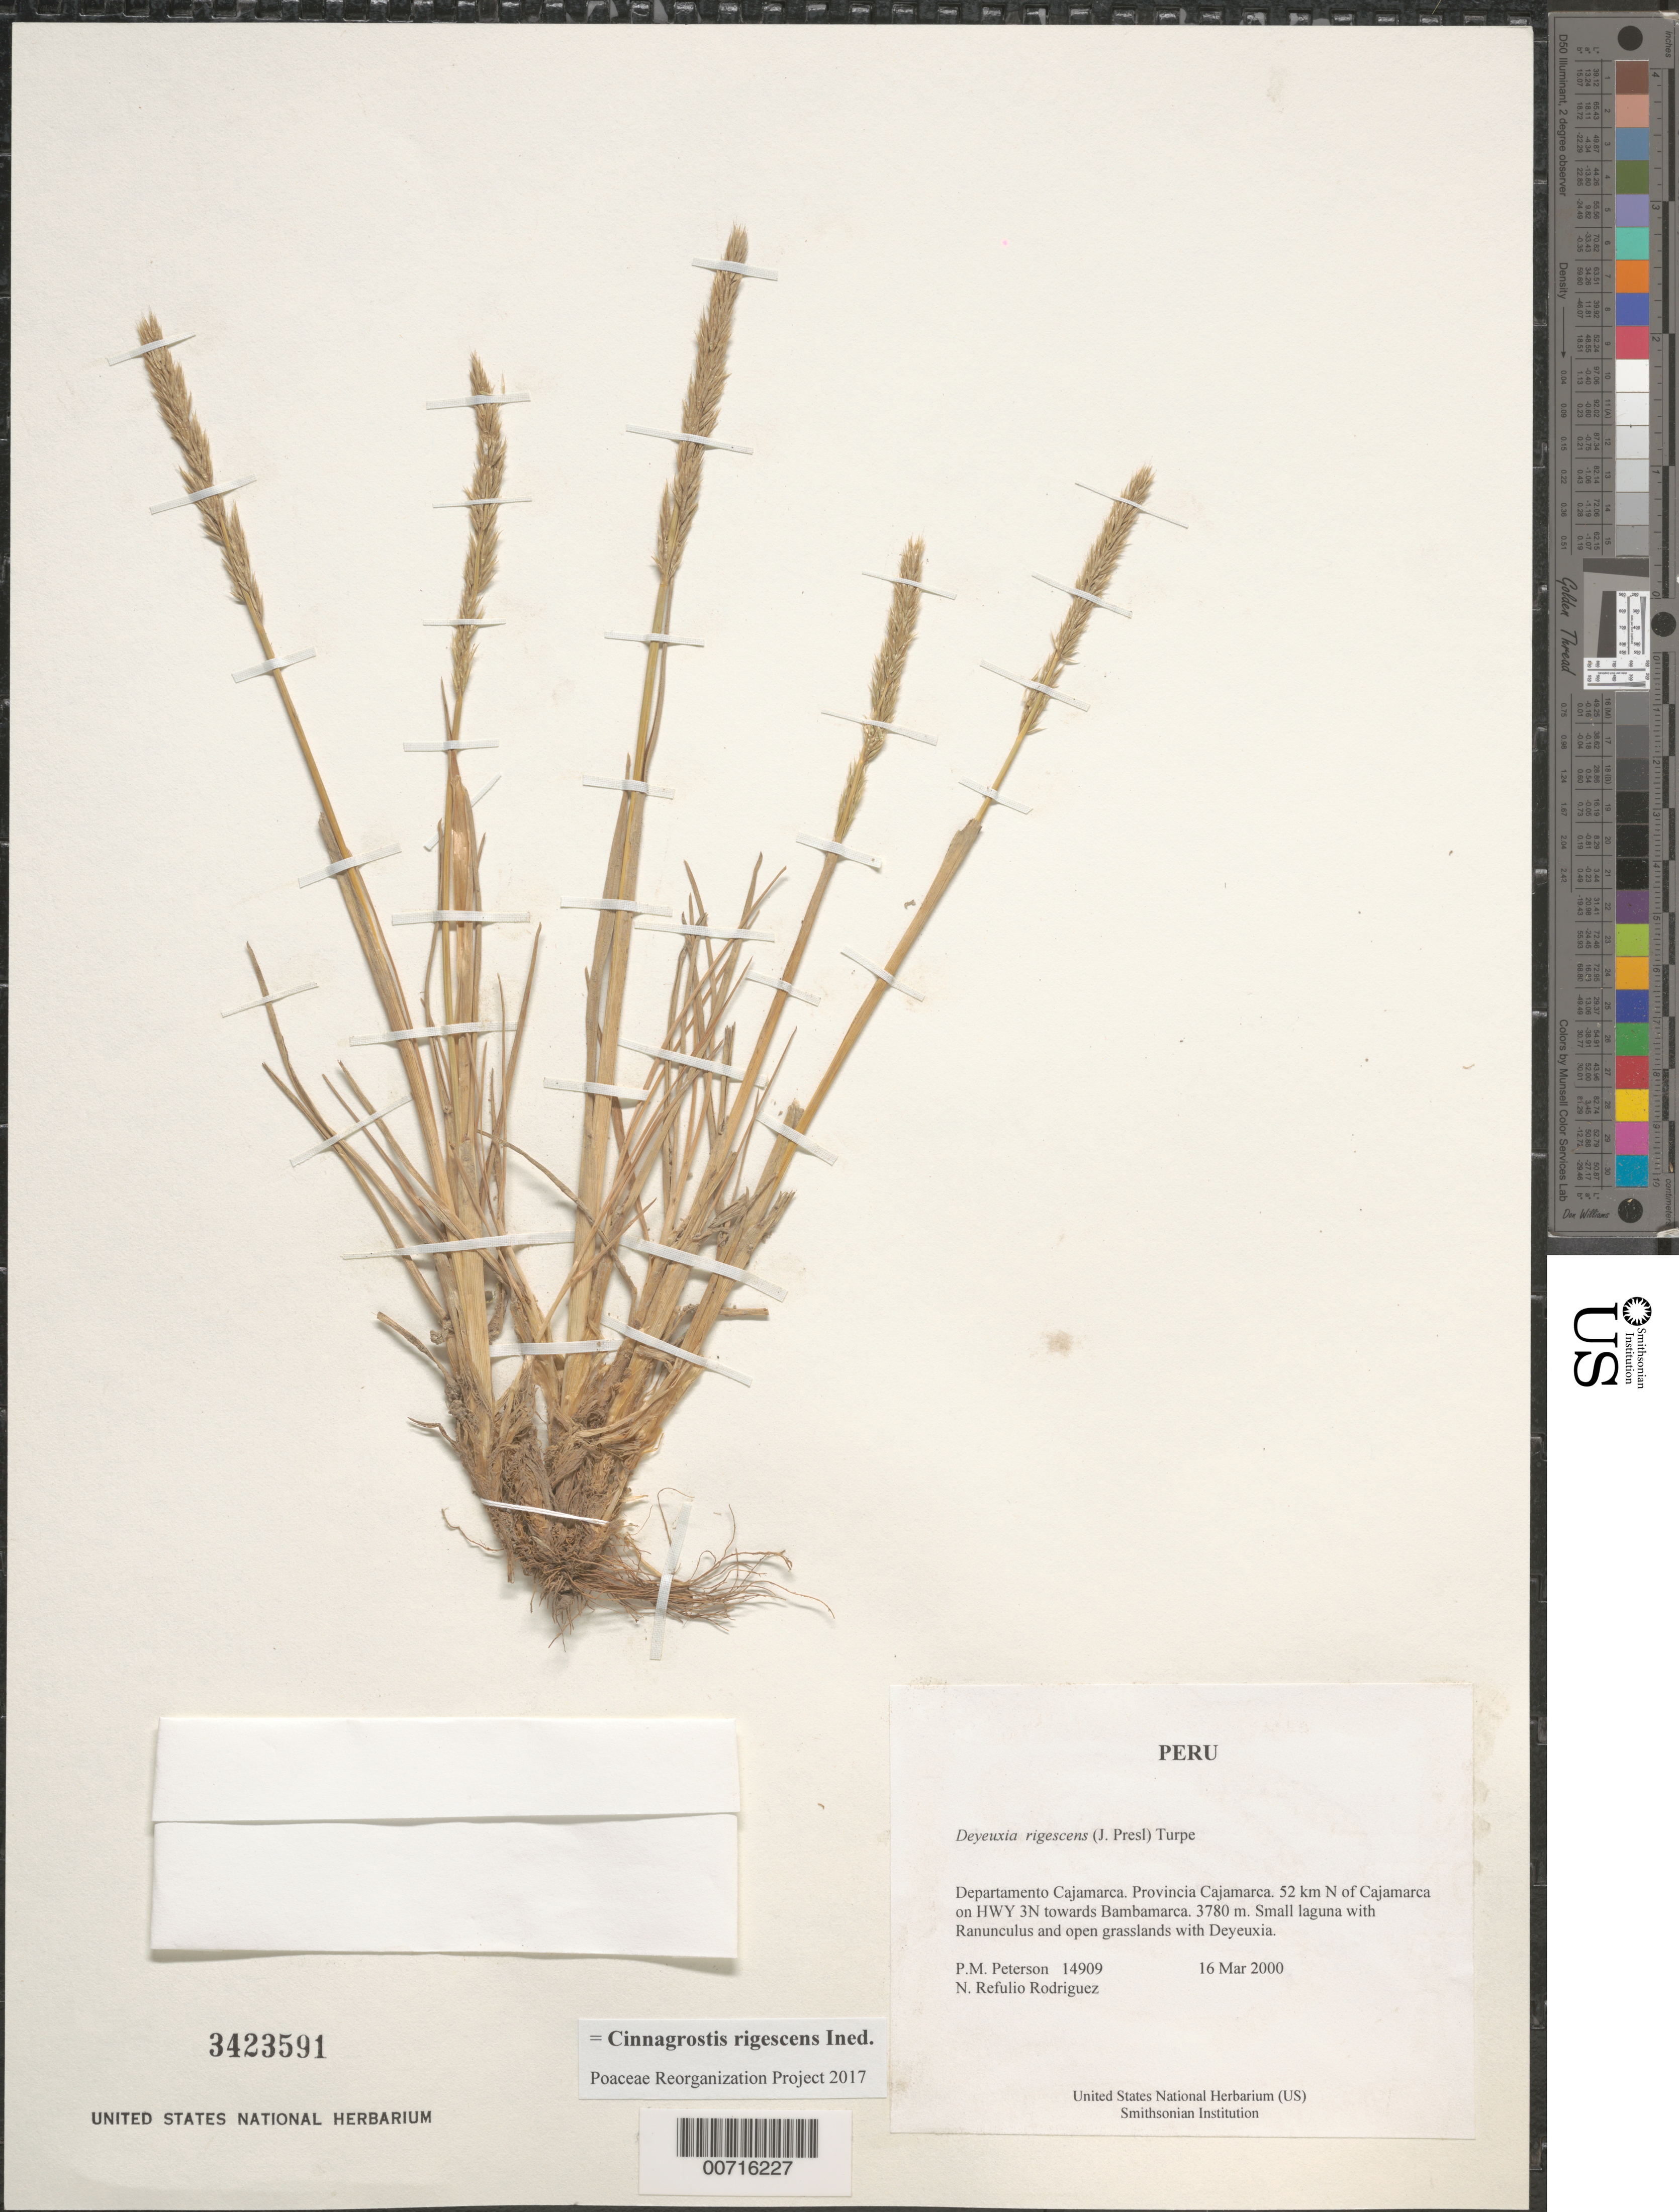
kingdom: Plantae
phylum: Tracheophyta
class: Liliopsida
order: Poales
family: Poaceae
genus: Cinnagrostis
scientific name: Cinnagrostis rigescens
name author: (J. Presl) P.M. Peterson et al.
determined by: Poaceae Reorganization Project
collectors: P. M. Peterson & N. Refulio-Rodríguez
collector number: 14909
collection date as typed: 16 Mar 2000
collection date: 2000-03-16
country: Peru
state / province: Cajamarca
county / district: Cajamarca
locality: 52 km N of Cajamarca on HWY 3N towards Bambamarca.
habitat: Small laguna with Ranunculus and open grasslands with Deyeuxia.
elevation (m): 3780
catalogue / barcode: US 3423591